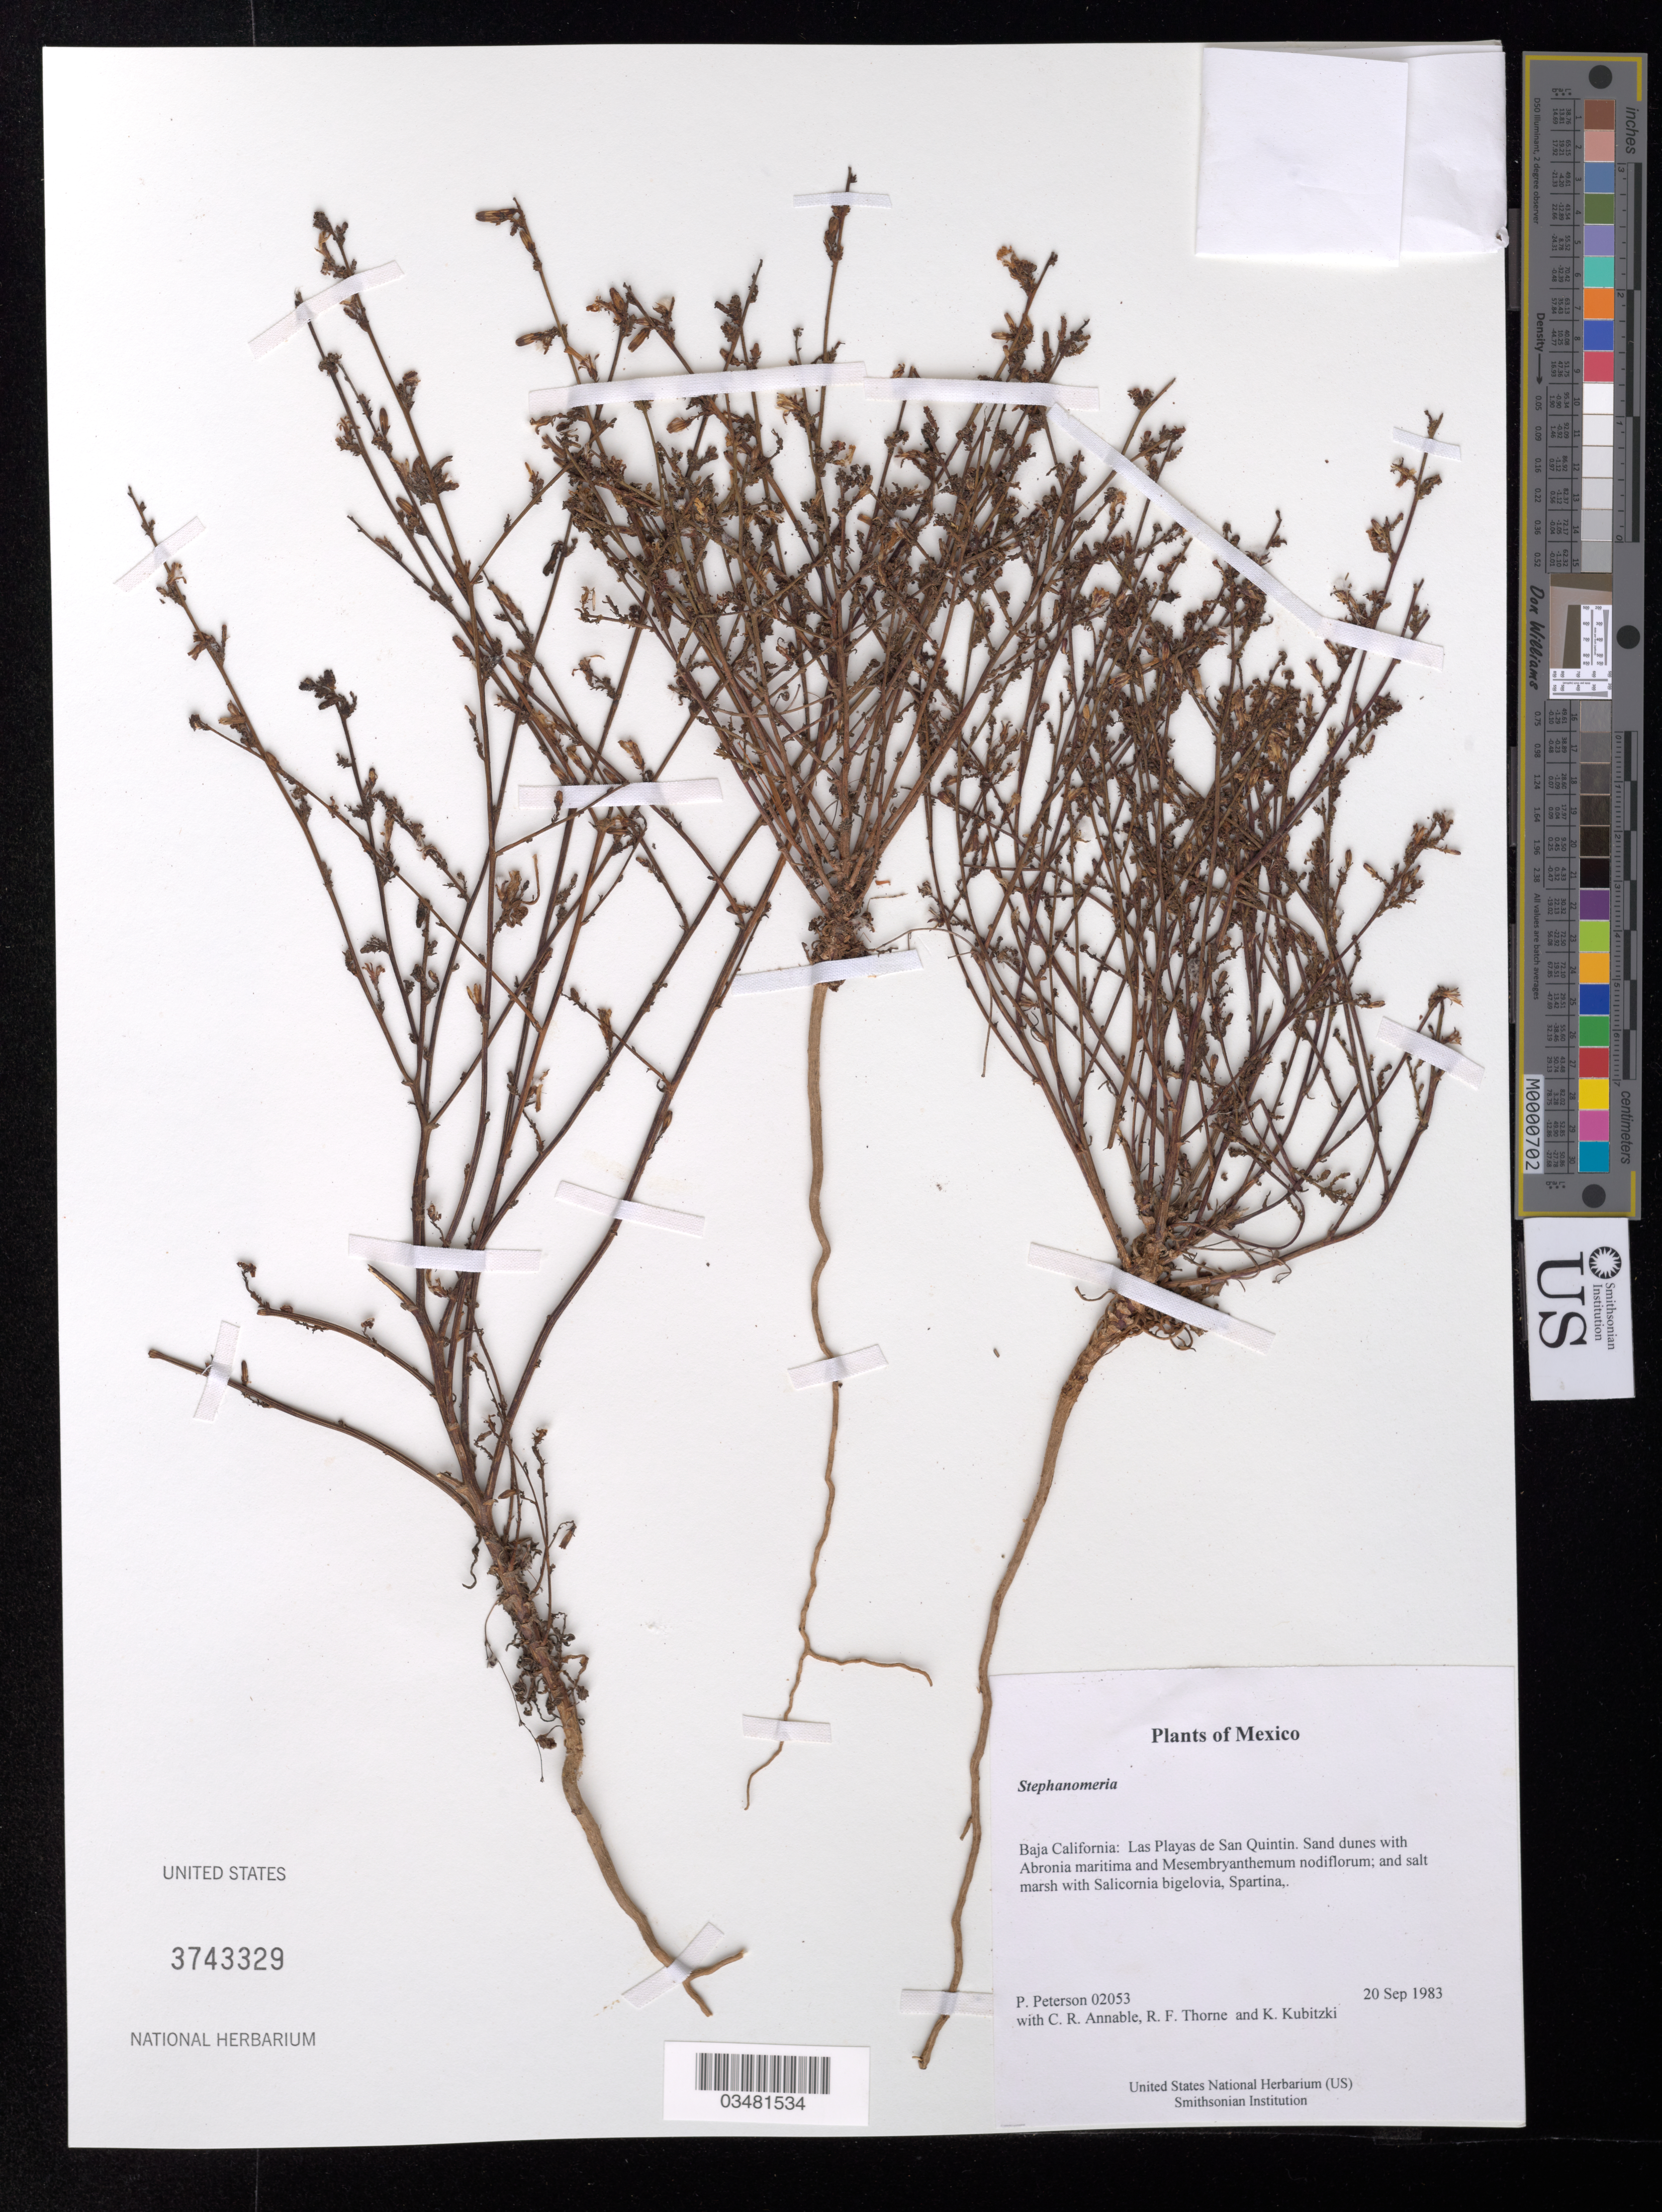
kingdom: Plantae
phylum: Tracheophyta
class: Magnoliopsida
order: Asterales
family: Asteraceae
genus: Stephanomeria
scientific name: Stephanomeria sp.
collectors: P. M. Peterson, C. R. Annable, R. F. Thorne & K. Kubitzki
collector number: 02053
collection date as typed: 20 Sep 1983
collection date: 1983-09-20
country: Mexico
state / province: Baja California Norte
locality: Las Playas de San Quintin.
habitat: Sand dunes with Abronia maritima and Mesembryanthemum nodiflorum; and salt marsh with Salicornia bigelovia, Spartina,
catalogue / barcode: US 3743329